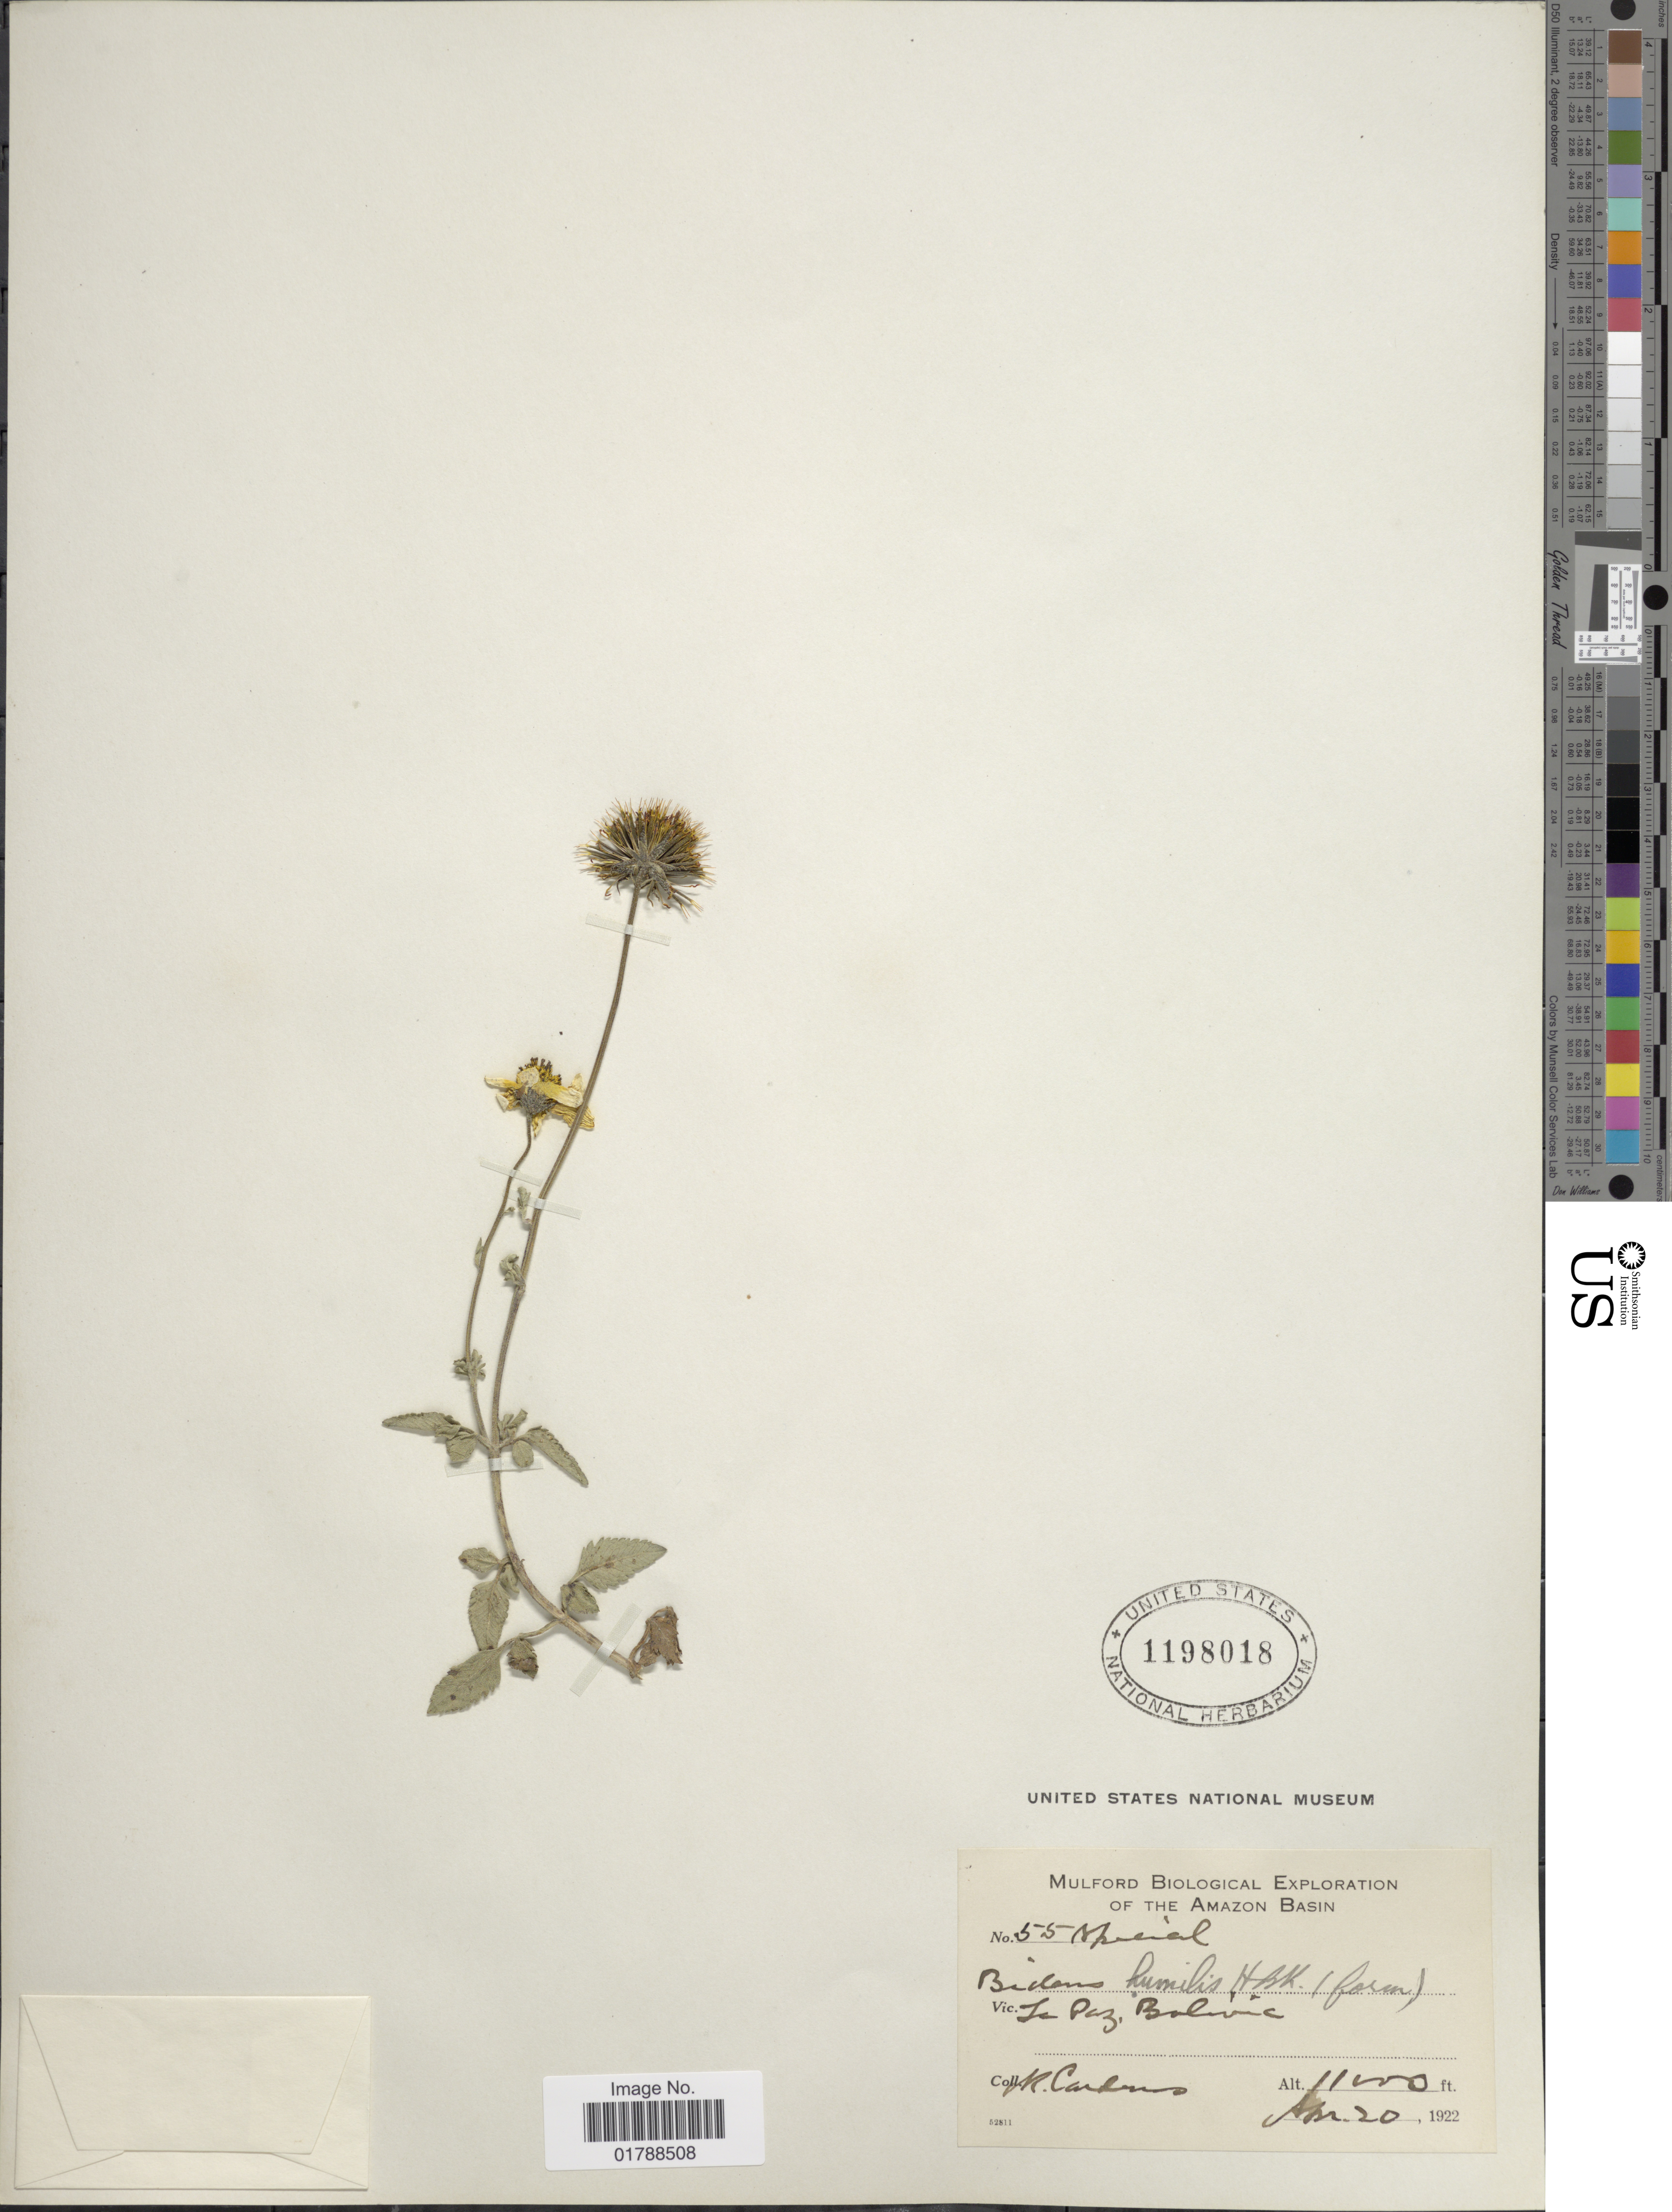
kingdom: Plantae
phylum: Tracheophyta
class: Magnoliopsida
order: Asterales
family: Asteraceae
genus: Bidens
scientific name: Bidens humilis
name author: Kunth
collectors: M. Cárdenas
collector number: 55special?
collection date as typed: Apr. 20, 1922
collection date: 1922-04-20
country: Bolivia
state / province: La Paz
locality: Amazon Basin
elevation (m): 3353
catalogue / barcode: US 1198018